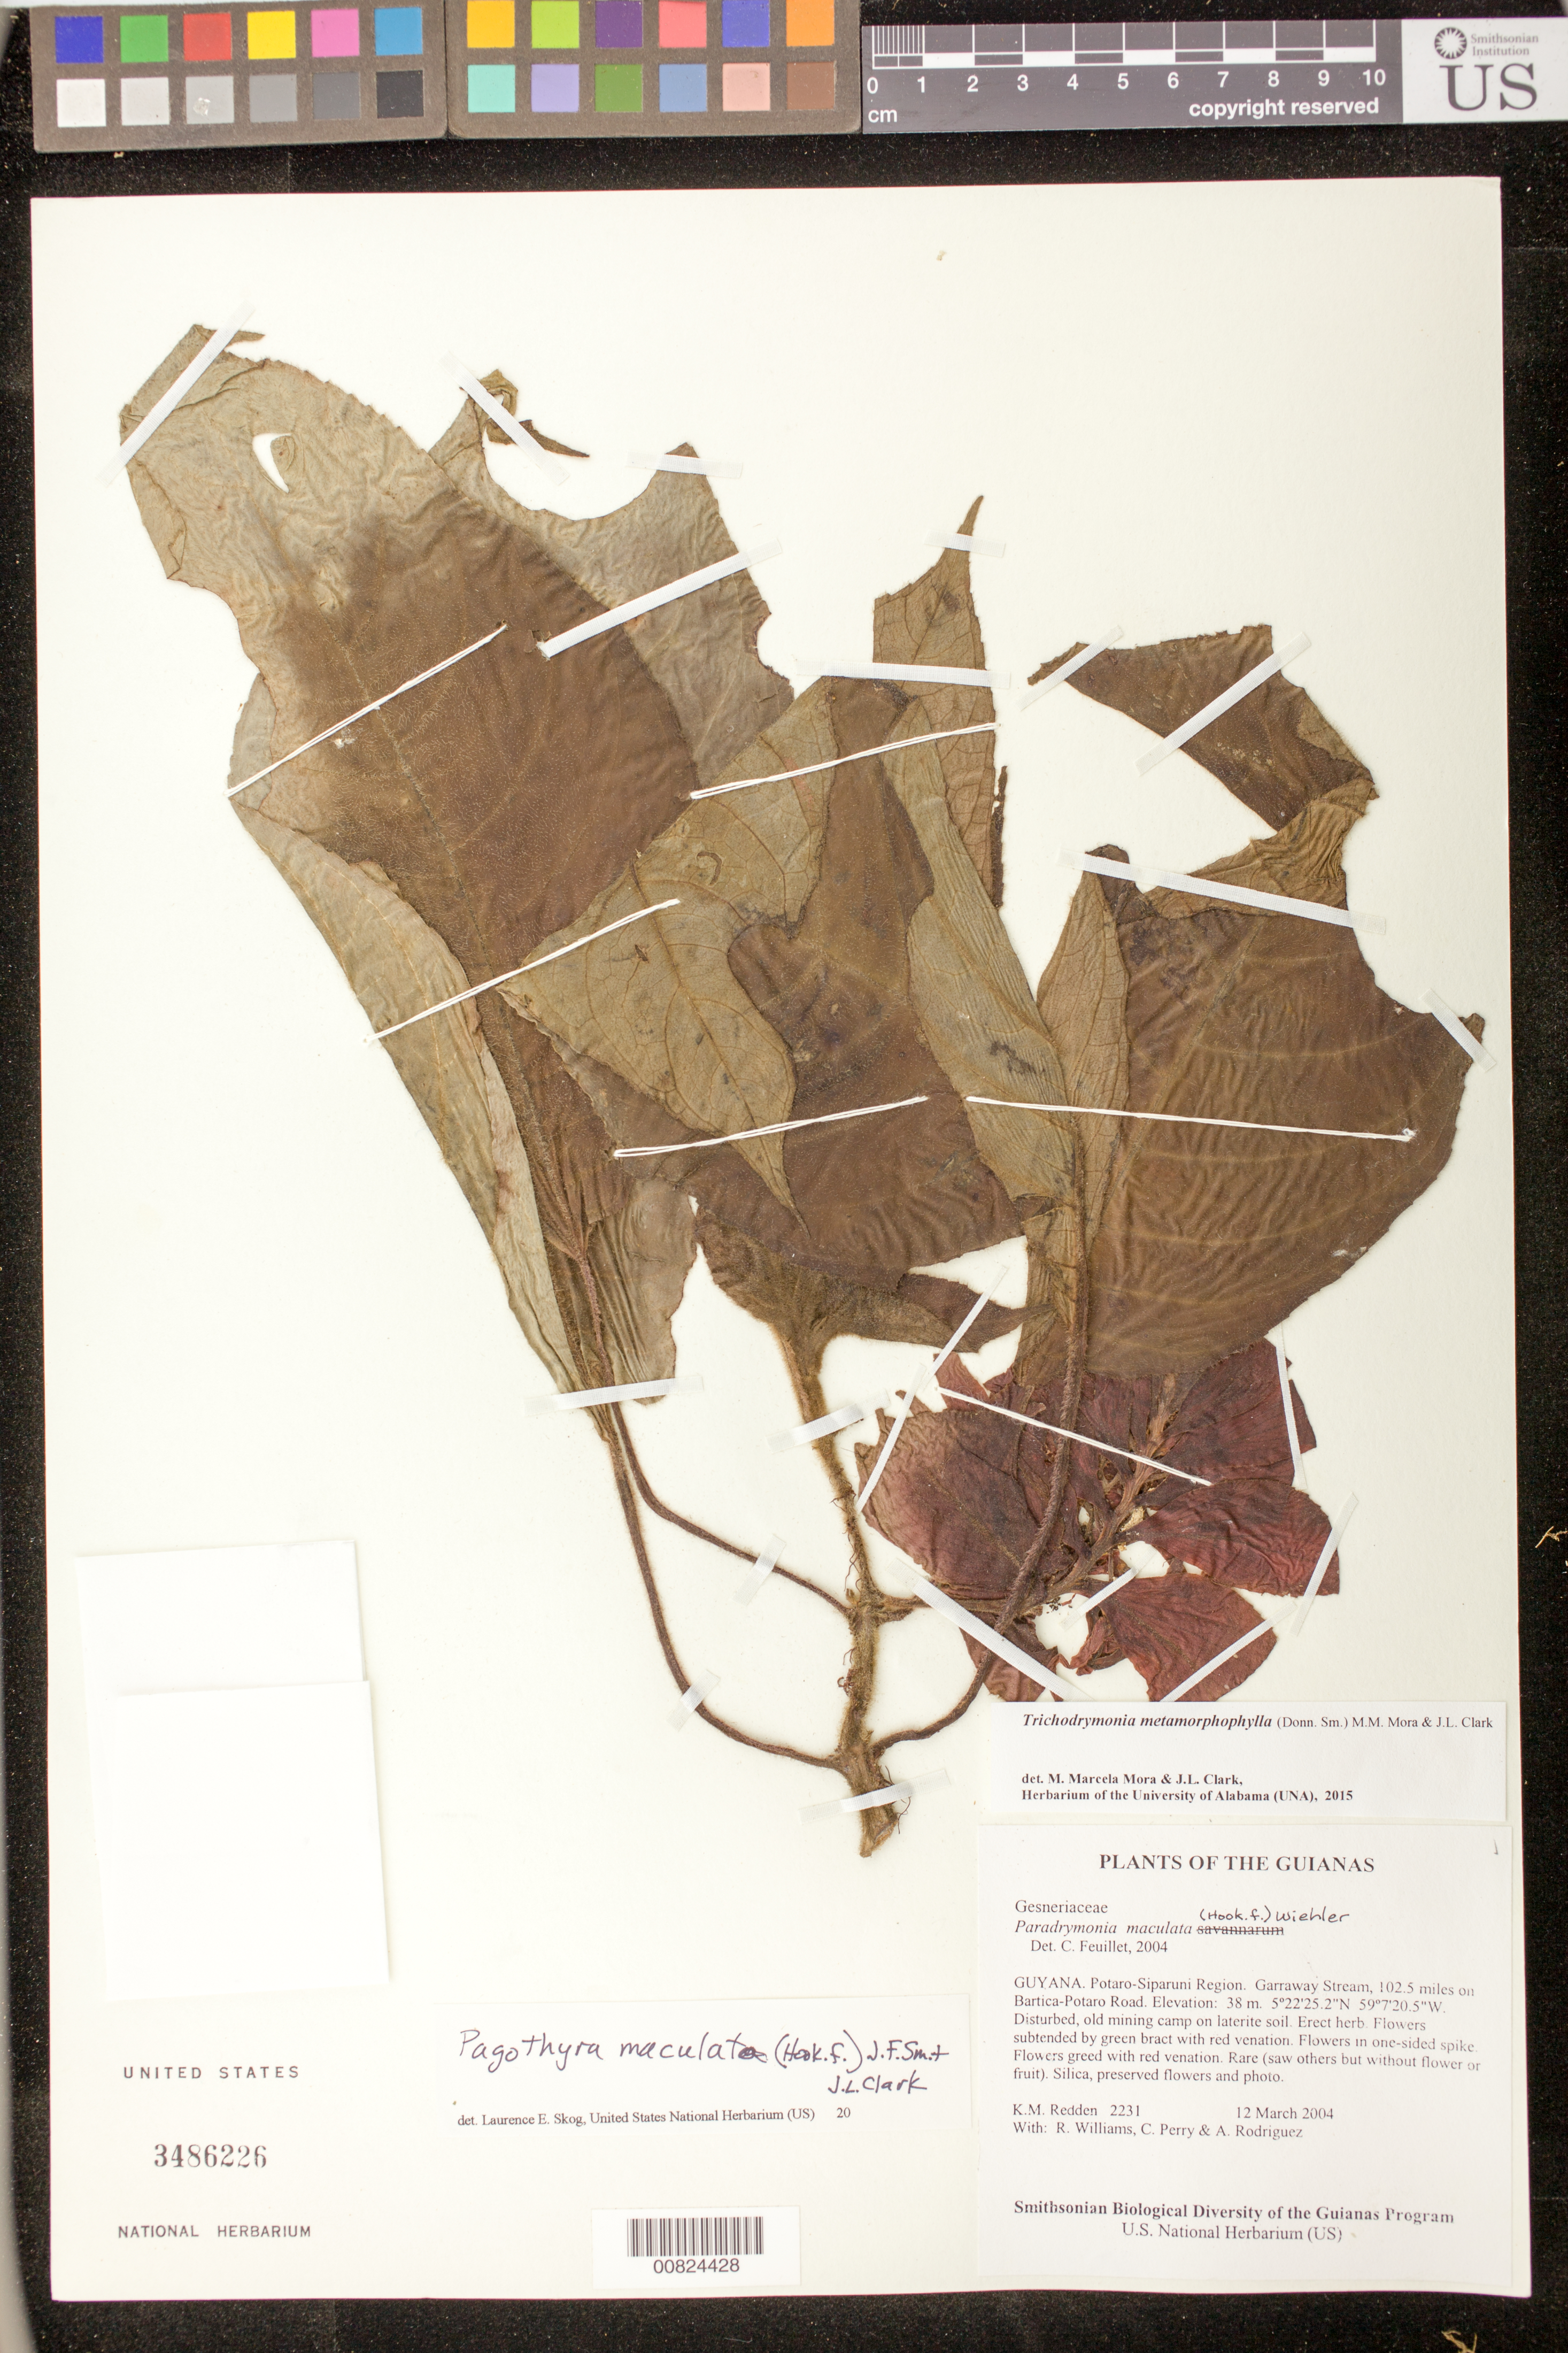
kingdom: Plantae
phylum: Tracheophyta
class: Magnoliopsida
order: Lamiales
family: Gesneriaceae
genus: Trichodrymonia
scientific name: Trichodrymonia metamorphophylla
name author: (Donn. Sm.) M.M. Mora & J.L. Clark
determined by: Mora, M. M.; Clark, J. L.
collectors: K. M. Redden & et al.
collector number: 2231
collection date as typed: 12 Mar 2004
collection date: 2004-03-12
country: Guyana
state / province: Potaro-Siparuni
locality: Garraway Stream, 102.5 miles on Bartica-Potaro Road.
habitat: Disturbed, old mining camp on laterite soil.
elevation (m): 38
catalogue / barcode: US 3486226